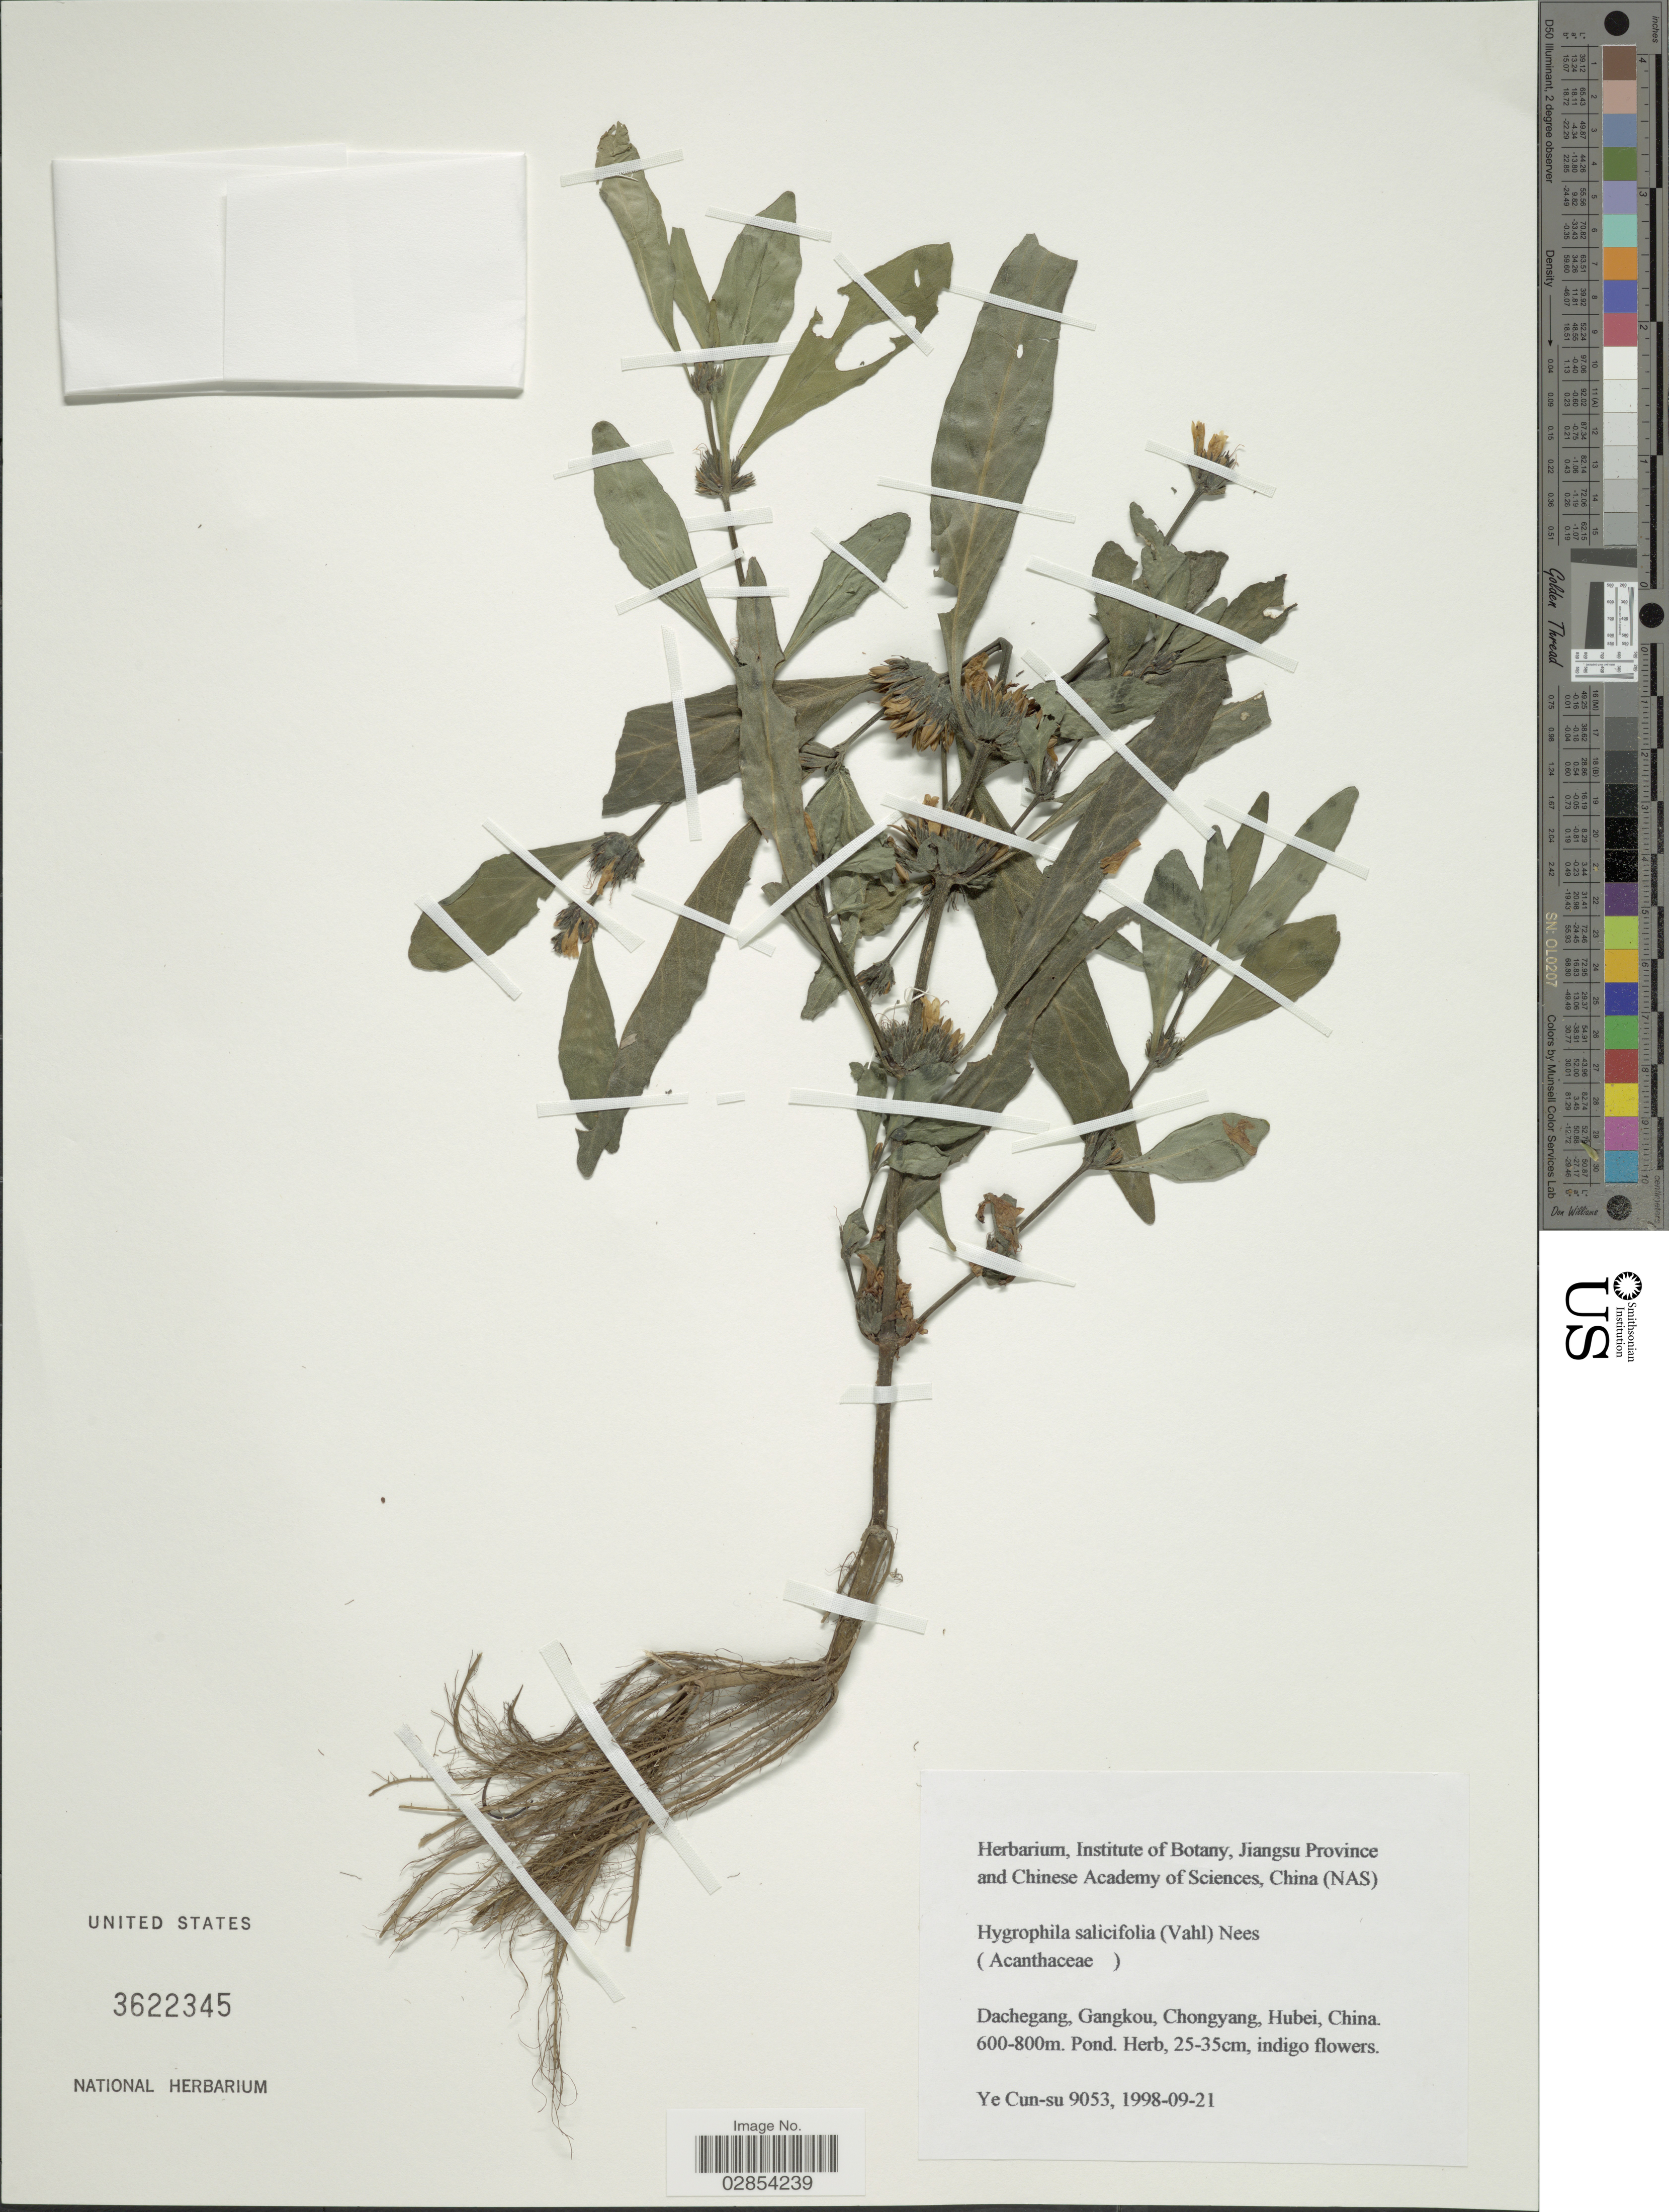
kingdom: Plantae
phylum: Tracheophyta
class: Magnoliopsida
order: Lamiales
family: Acanthaceae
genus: Hygrophila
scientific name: Hygrophila salicifolia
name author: (Vahl) Nees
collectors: Ye Cun-su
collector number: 9053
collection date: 1998-09-21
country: China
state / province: Hubei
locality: Dachegang, Gangkou, Chongyang.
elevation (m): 600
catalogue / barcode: US 3622345